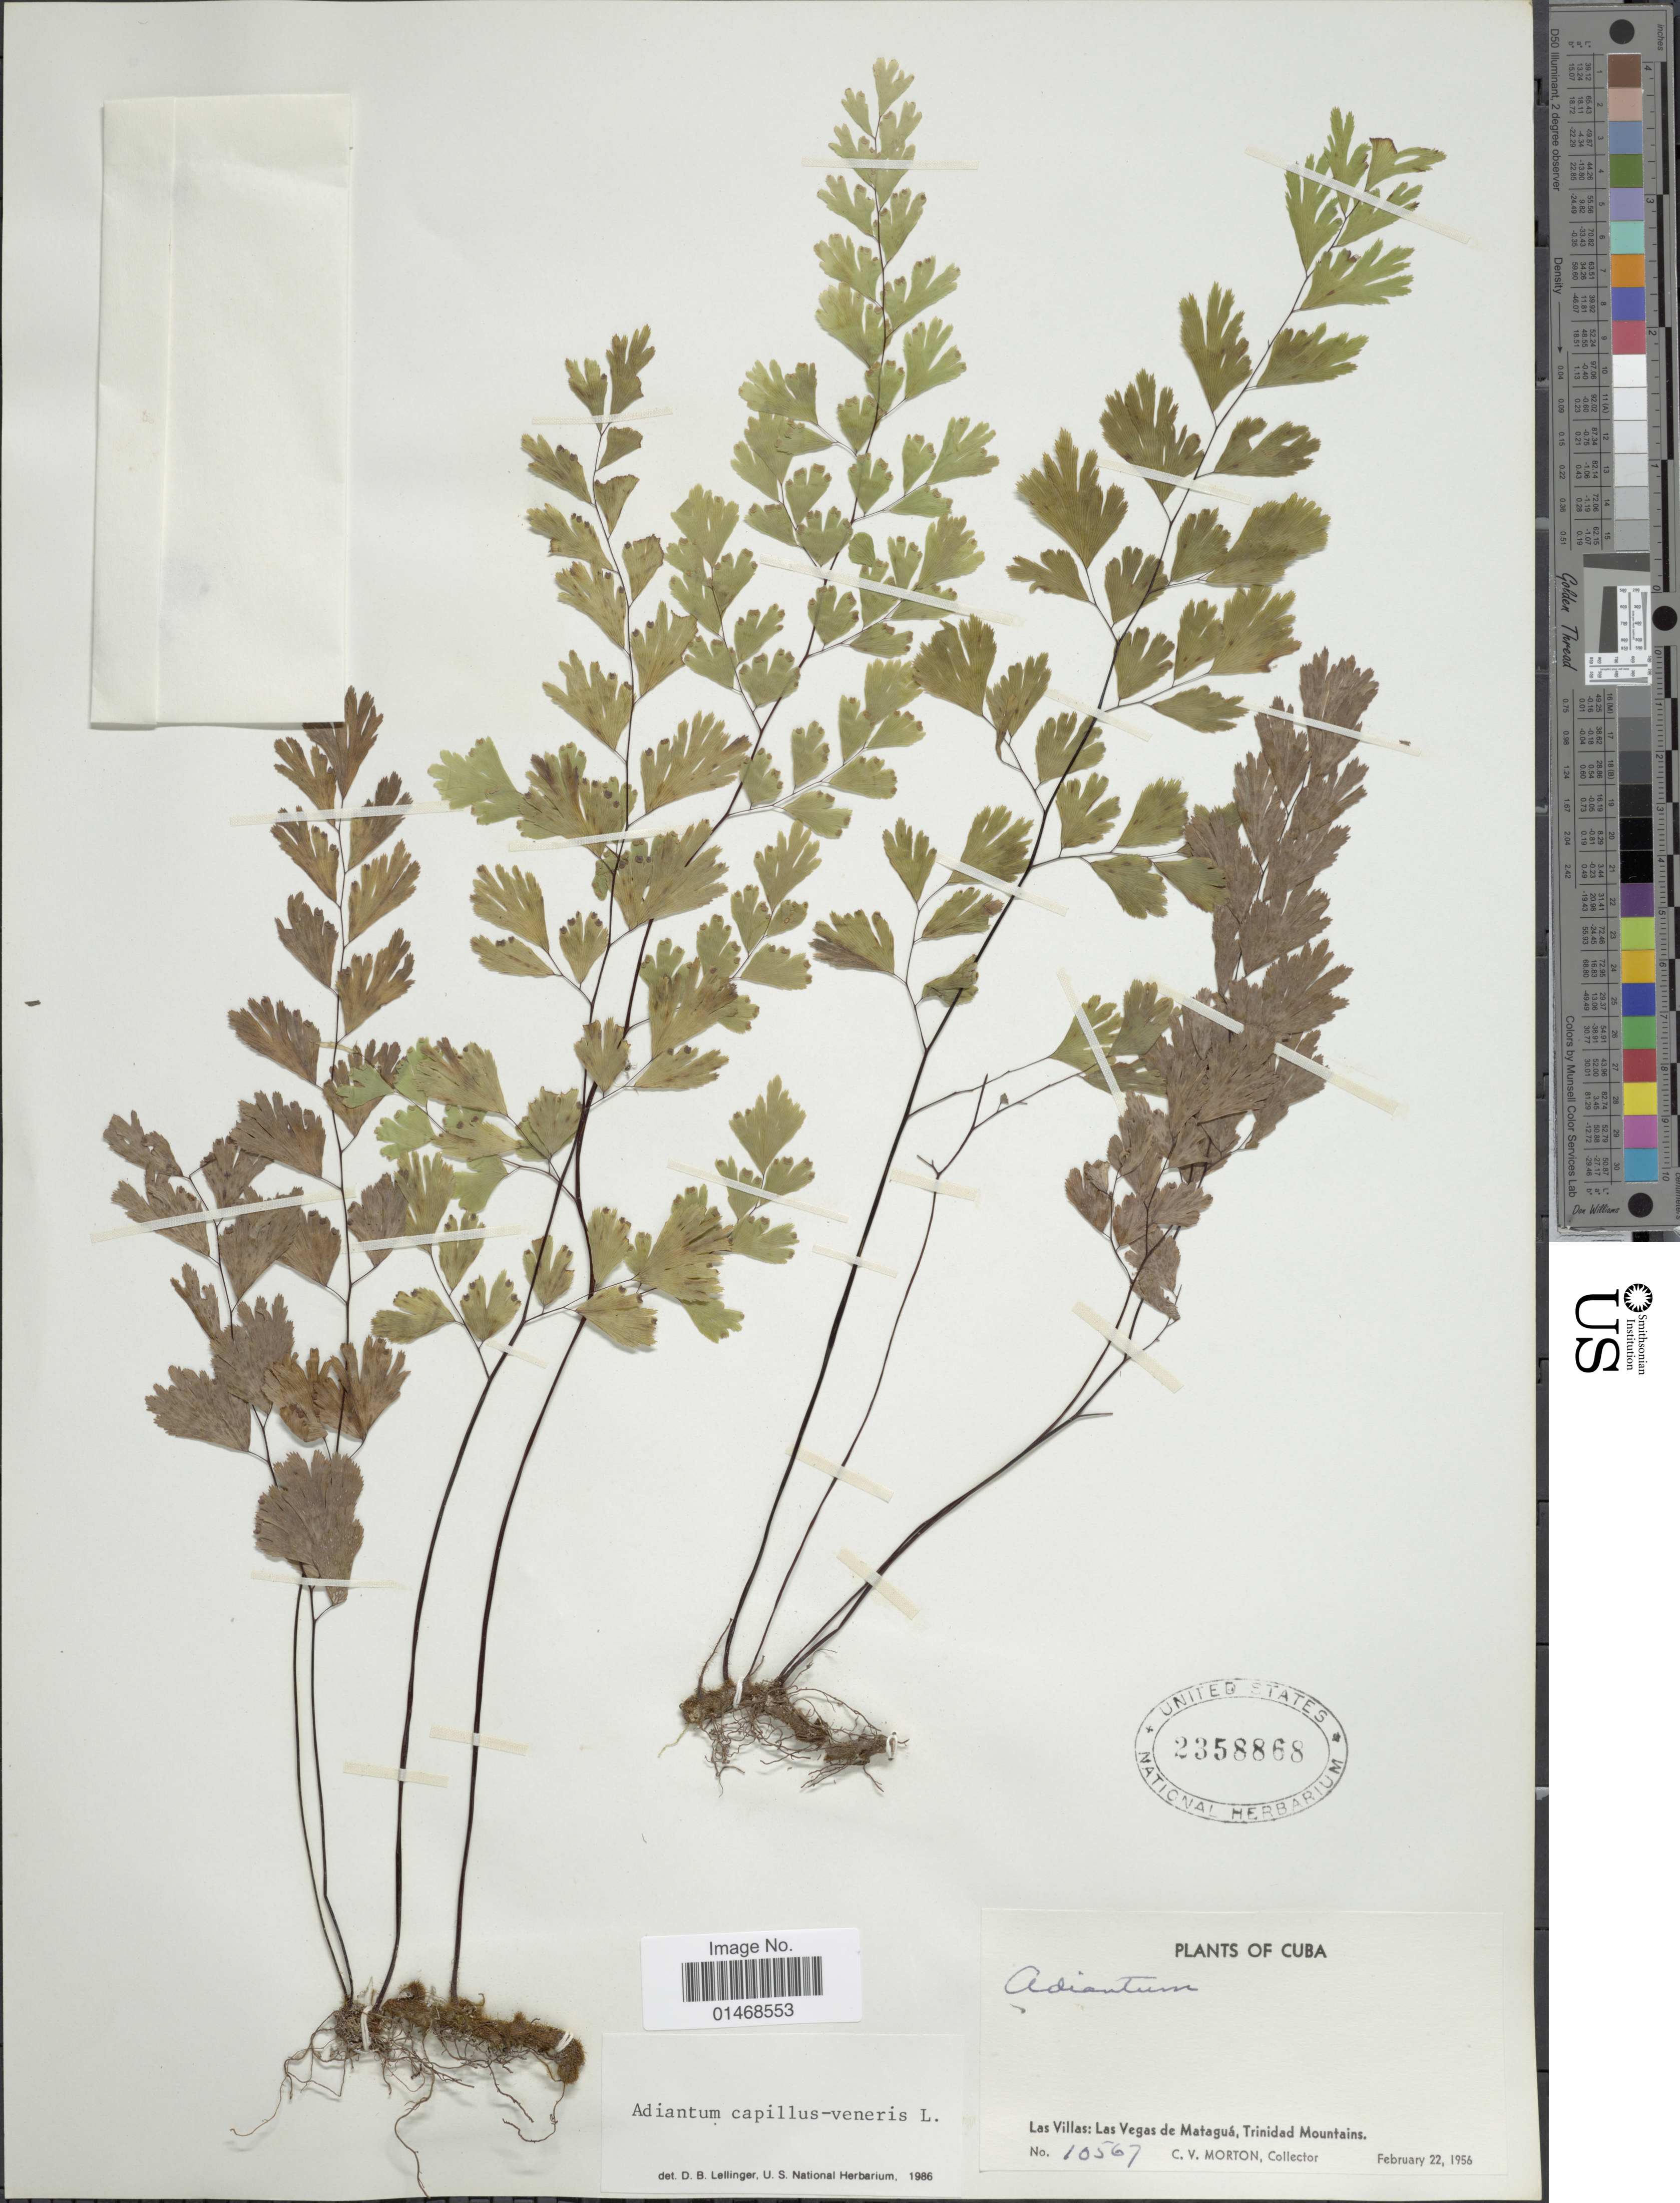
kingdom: Plantae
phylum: Tracheophyta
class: Polypodiopsida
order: Polypodiales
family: Pteridaceae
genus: Adiantum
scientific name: Adiantum capillus-veneris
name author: L.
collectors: C. V. Morton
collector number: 10567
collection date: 1956-02-22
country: Cuba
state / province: Las Villas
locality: Las Vegas de Mataguá, Trinidad Mountains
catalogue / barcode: US 2358868